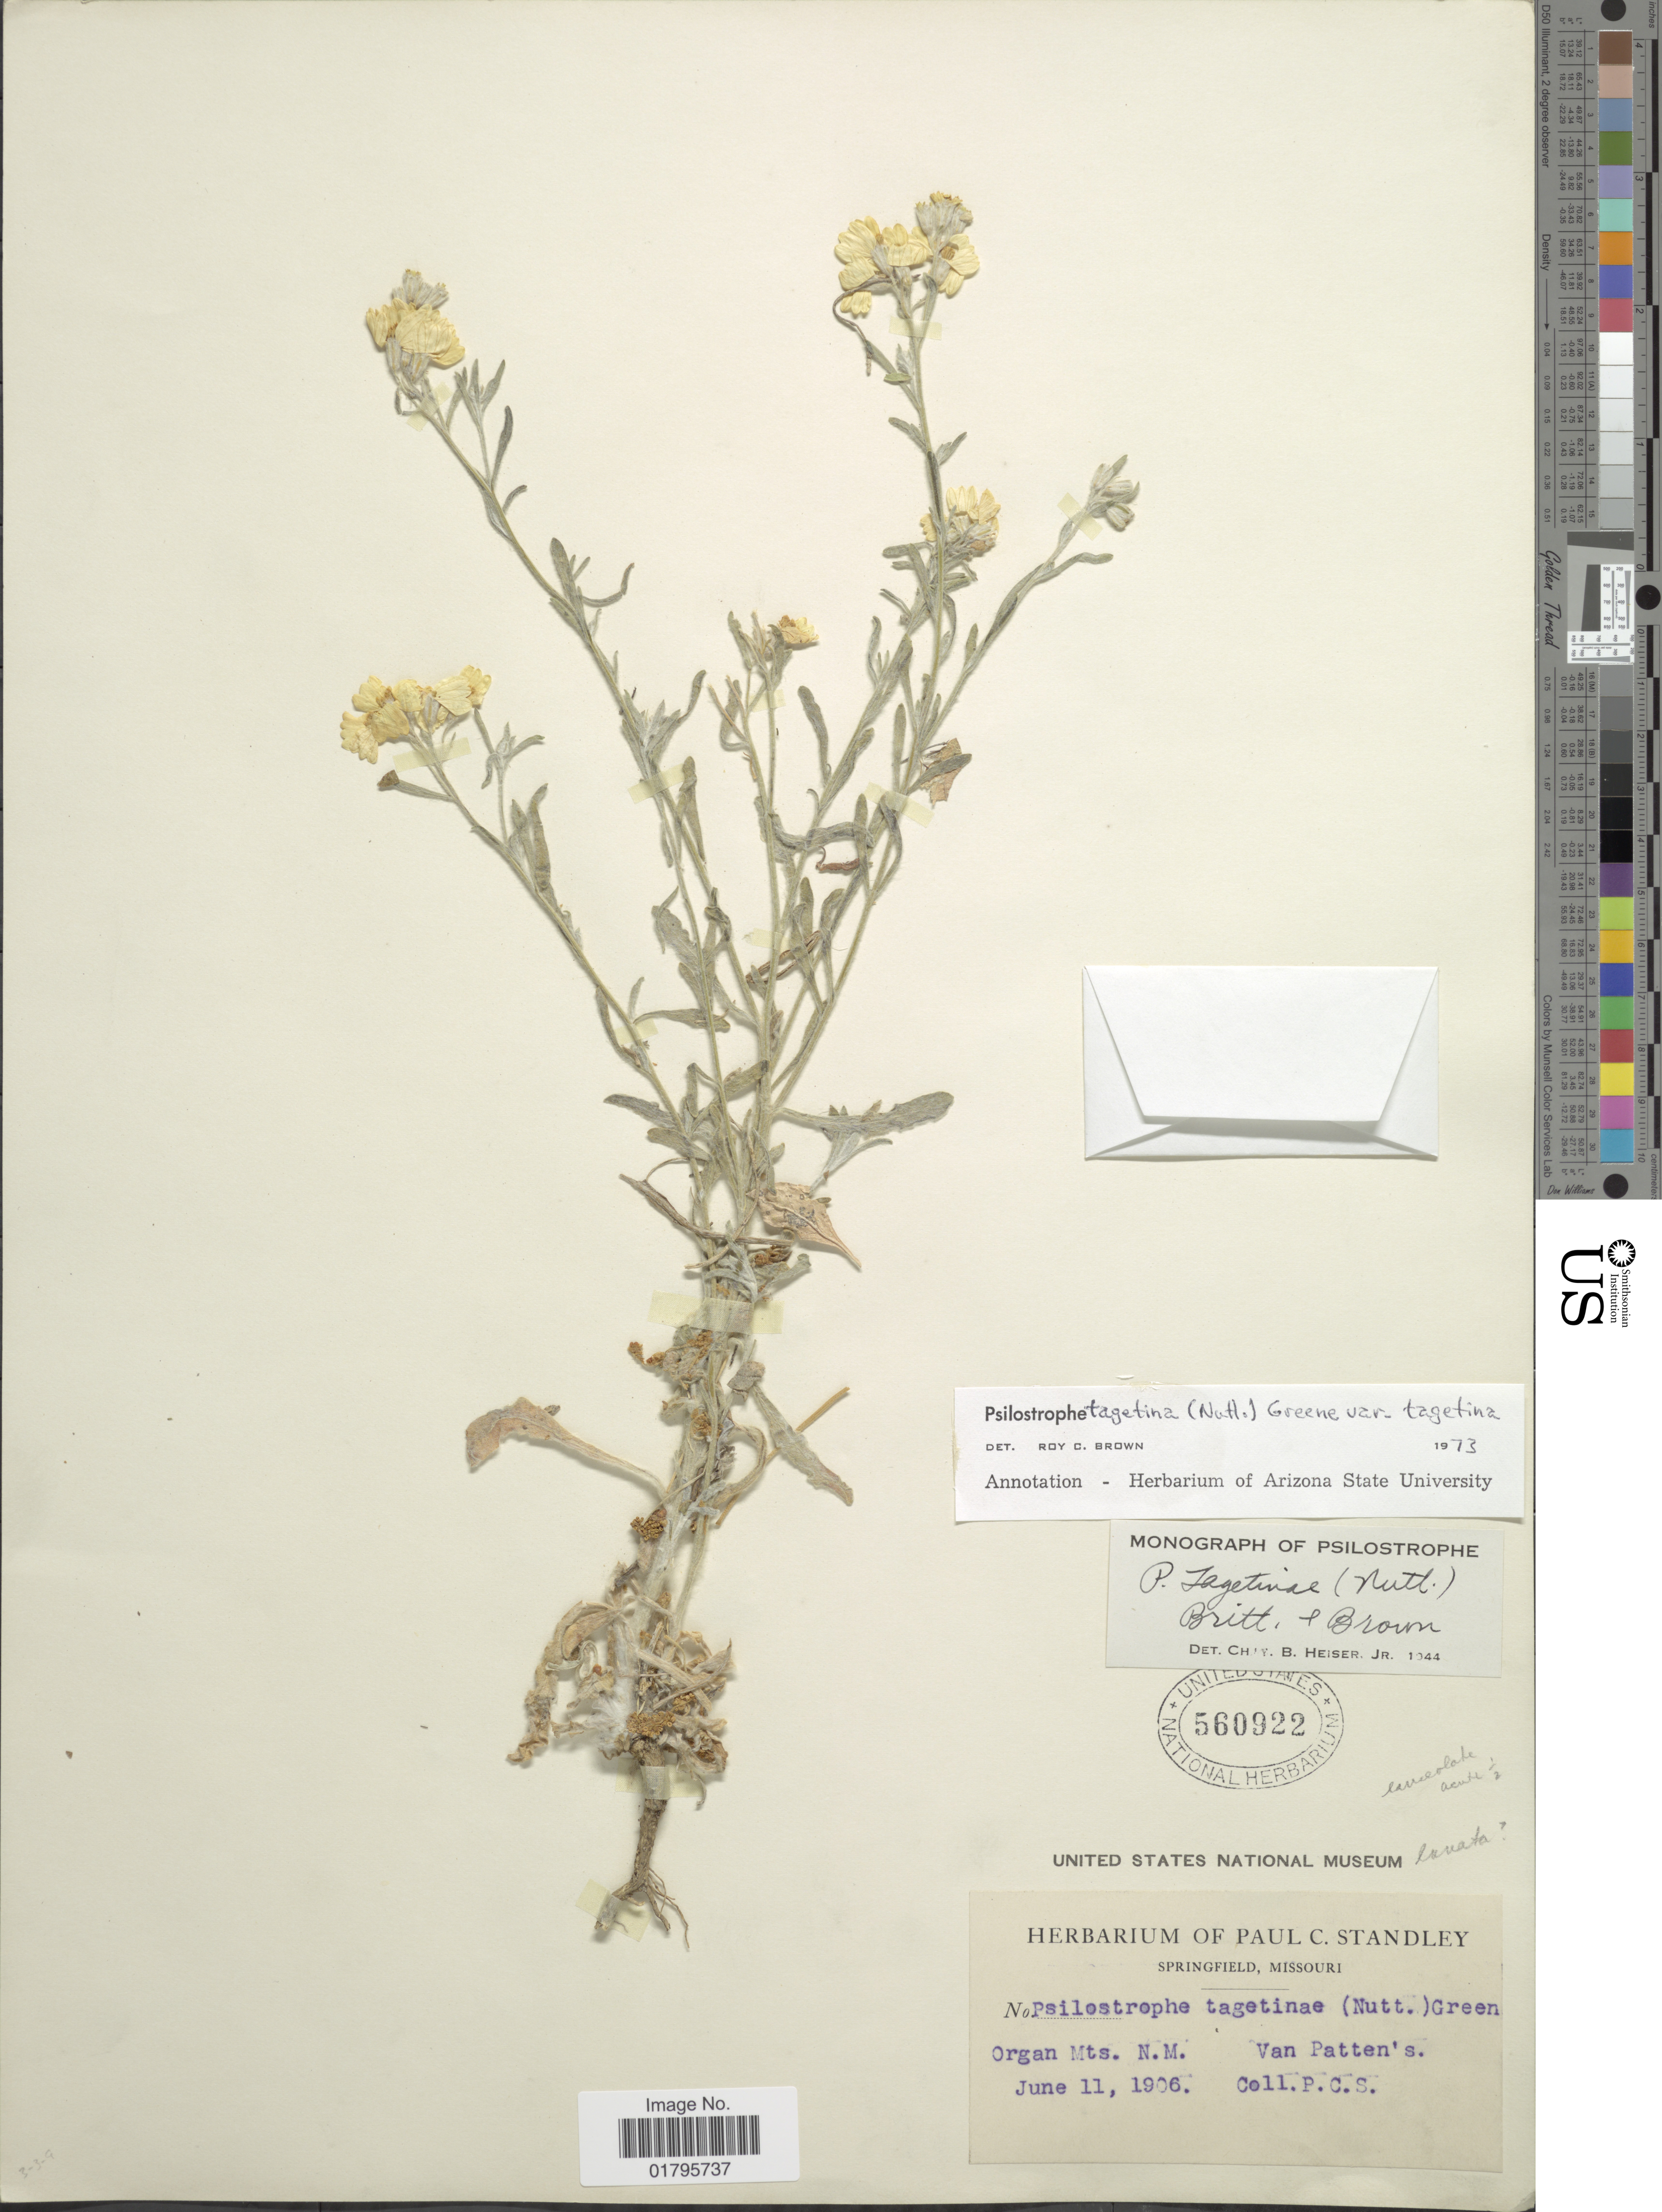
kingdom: Plantae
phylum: Tracheophyta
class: Magnoliopsida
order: Asterales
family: Asteraceae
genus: Psilostrophe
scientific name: Psilostrophe tagetina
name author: (Nutt.) Greene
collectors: P. C. Standley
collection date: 1906-06-11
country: United States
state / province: New Mexico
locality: Organ Mts. N.M. Van Patten's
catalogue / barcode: US 560922